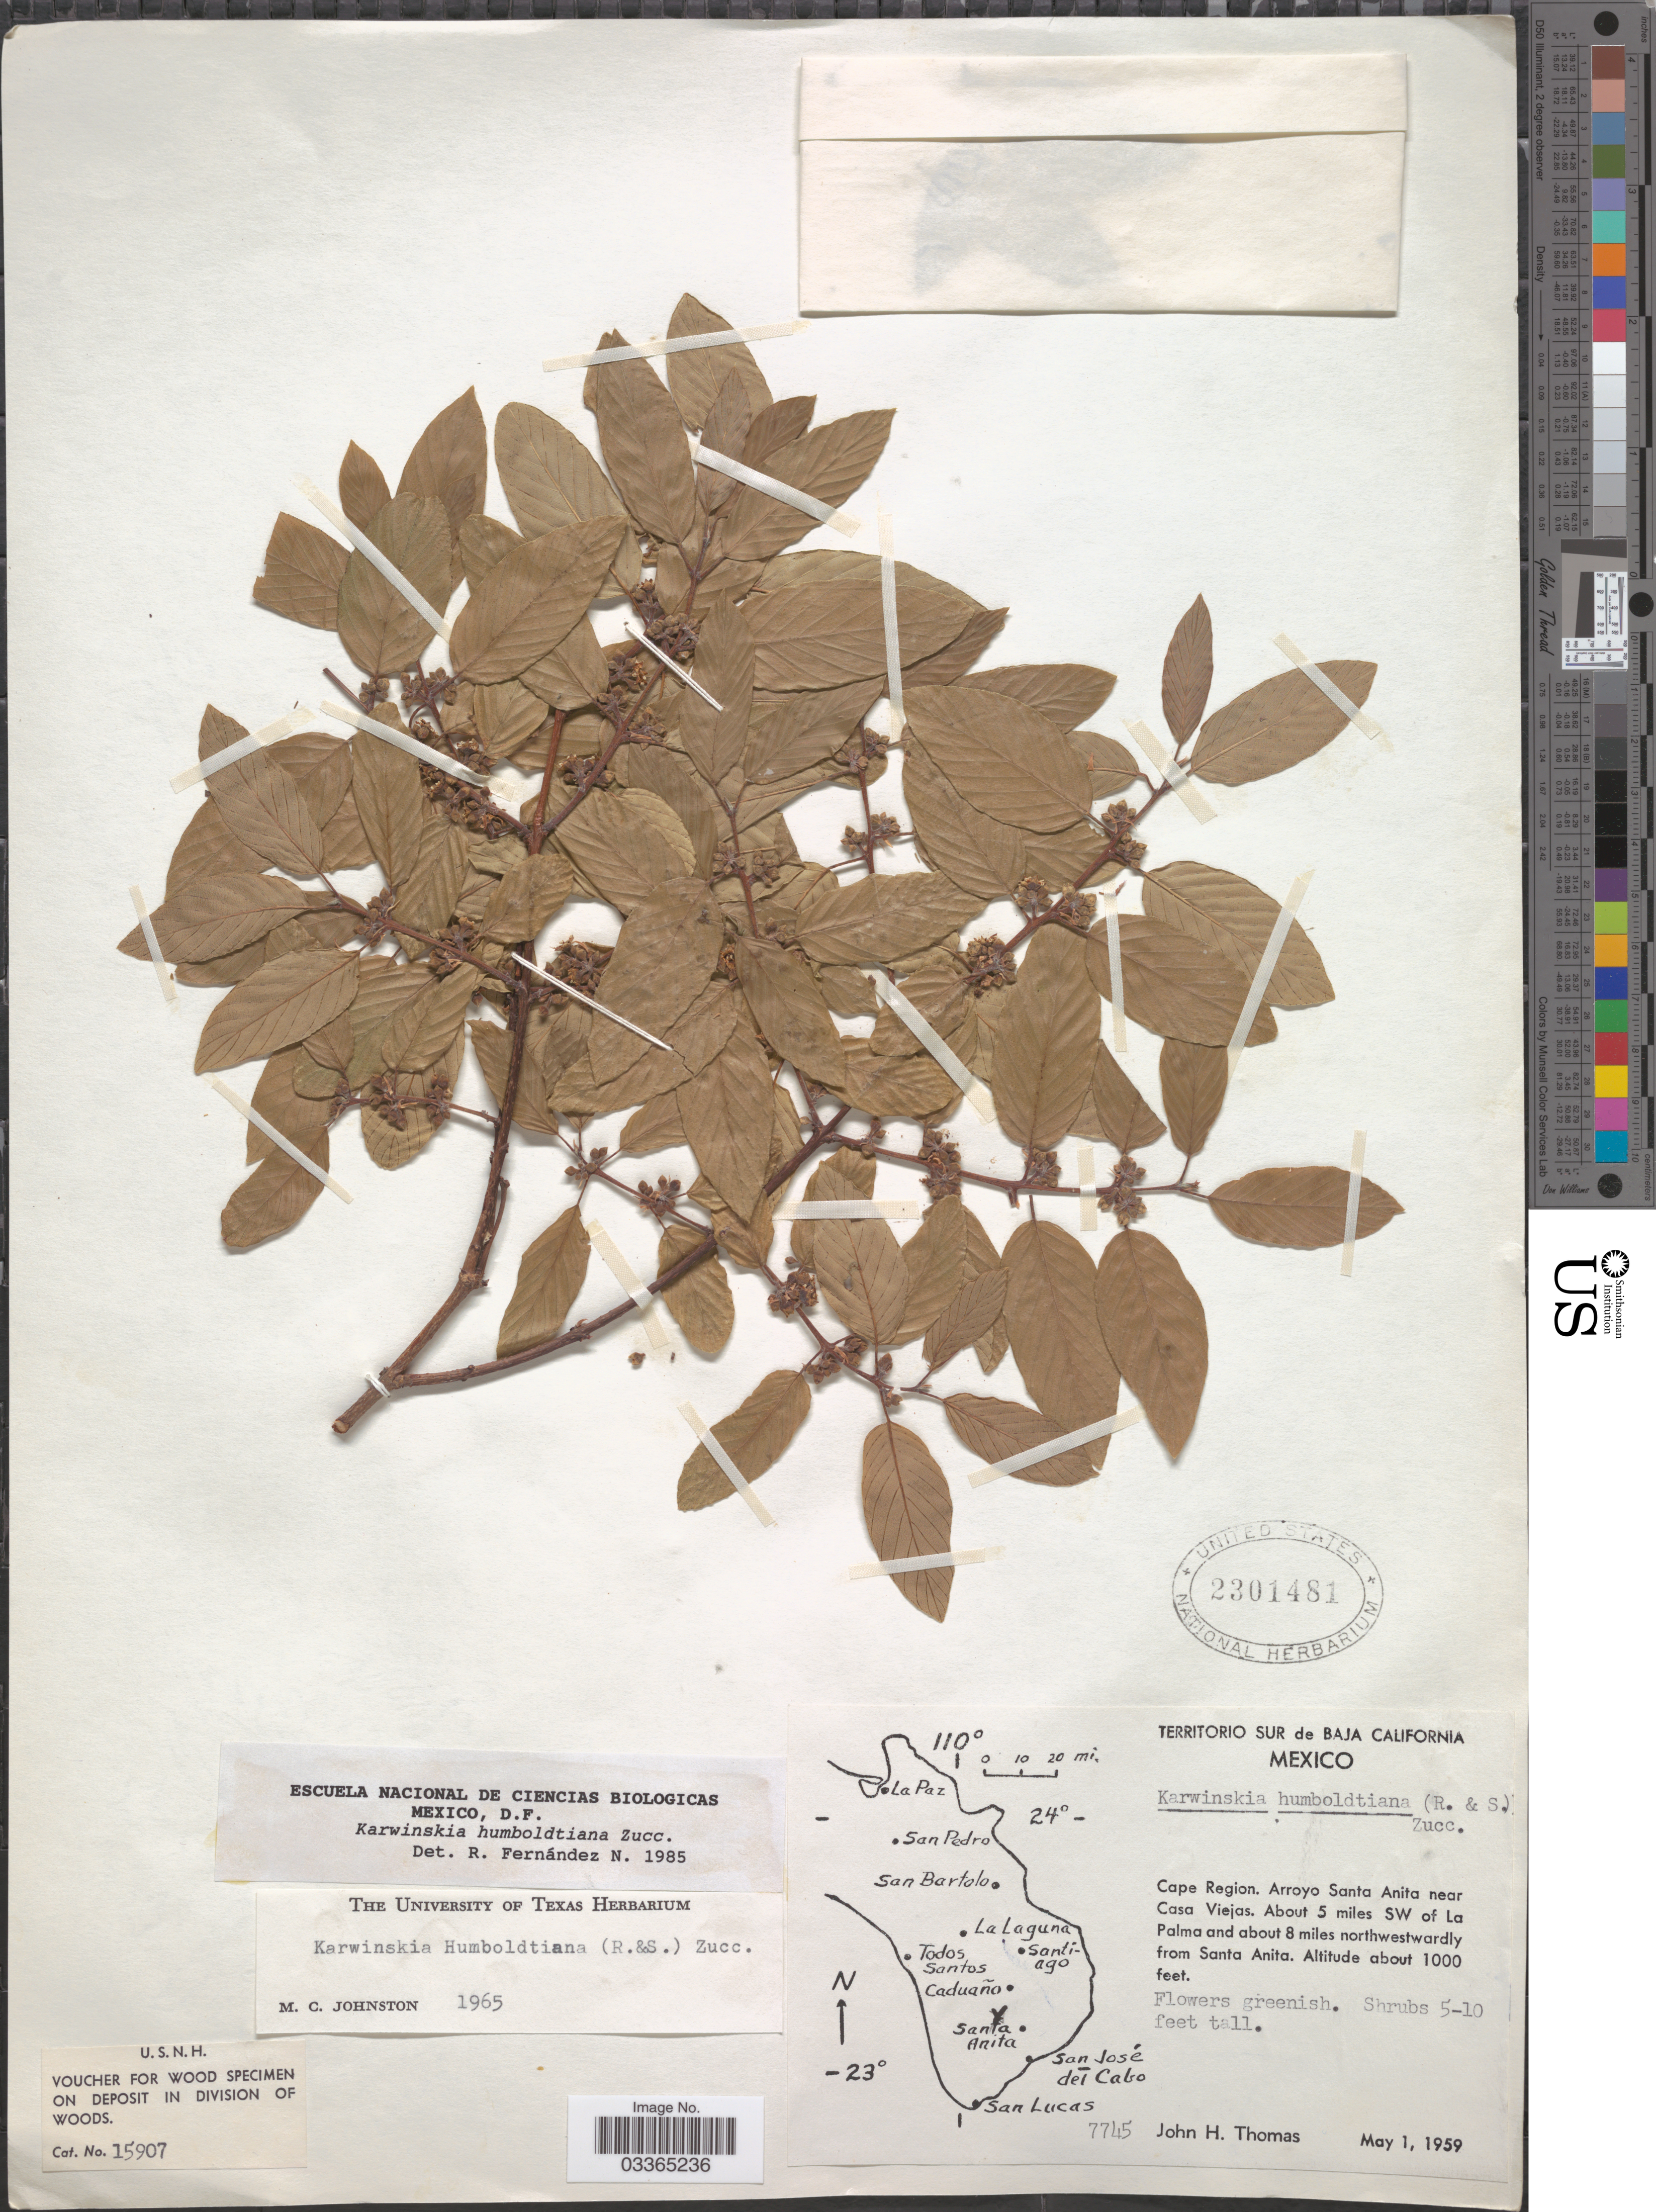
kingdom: Plantae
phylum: Tracheophyta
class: Magnoliopsida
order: Rosales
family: Rhamnaceae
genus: Karwinskia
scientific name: Karwinskia humboldtiana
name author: (Schult.) Zucc.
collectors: J. H. Thomas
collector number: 7745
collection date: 1959-05-01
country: Mexico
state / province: Baja California Sur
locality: Cape Region. Arroyo Santa Anita near Casa Viejas. About 5 miles SW of La Palma and about 8 miles northwestwardly from Santa Anita.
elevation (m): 305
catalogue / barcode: US 2301481